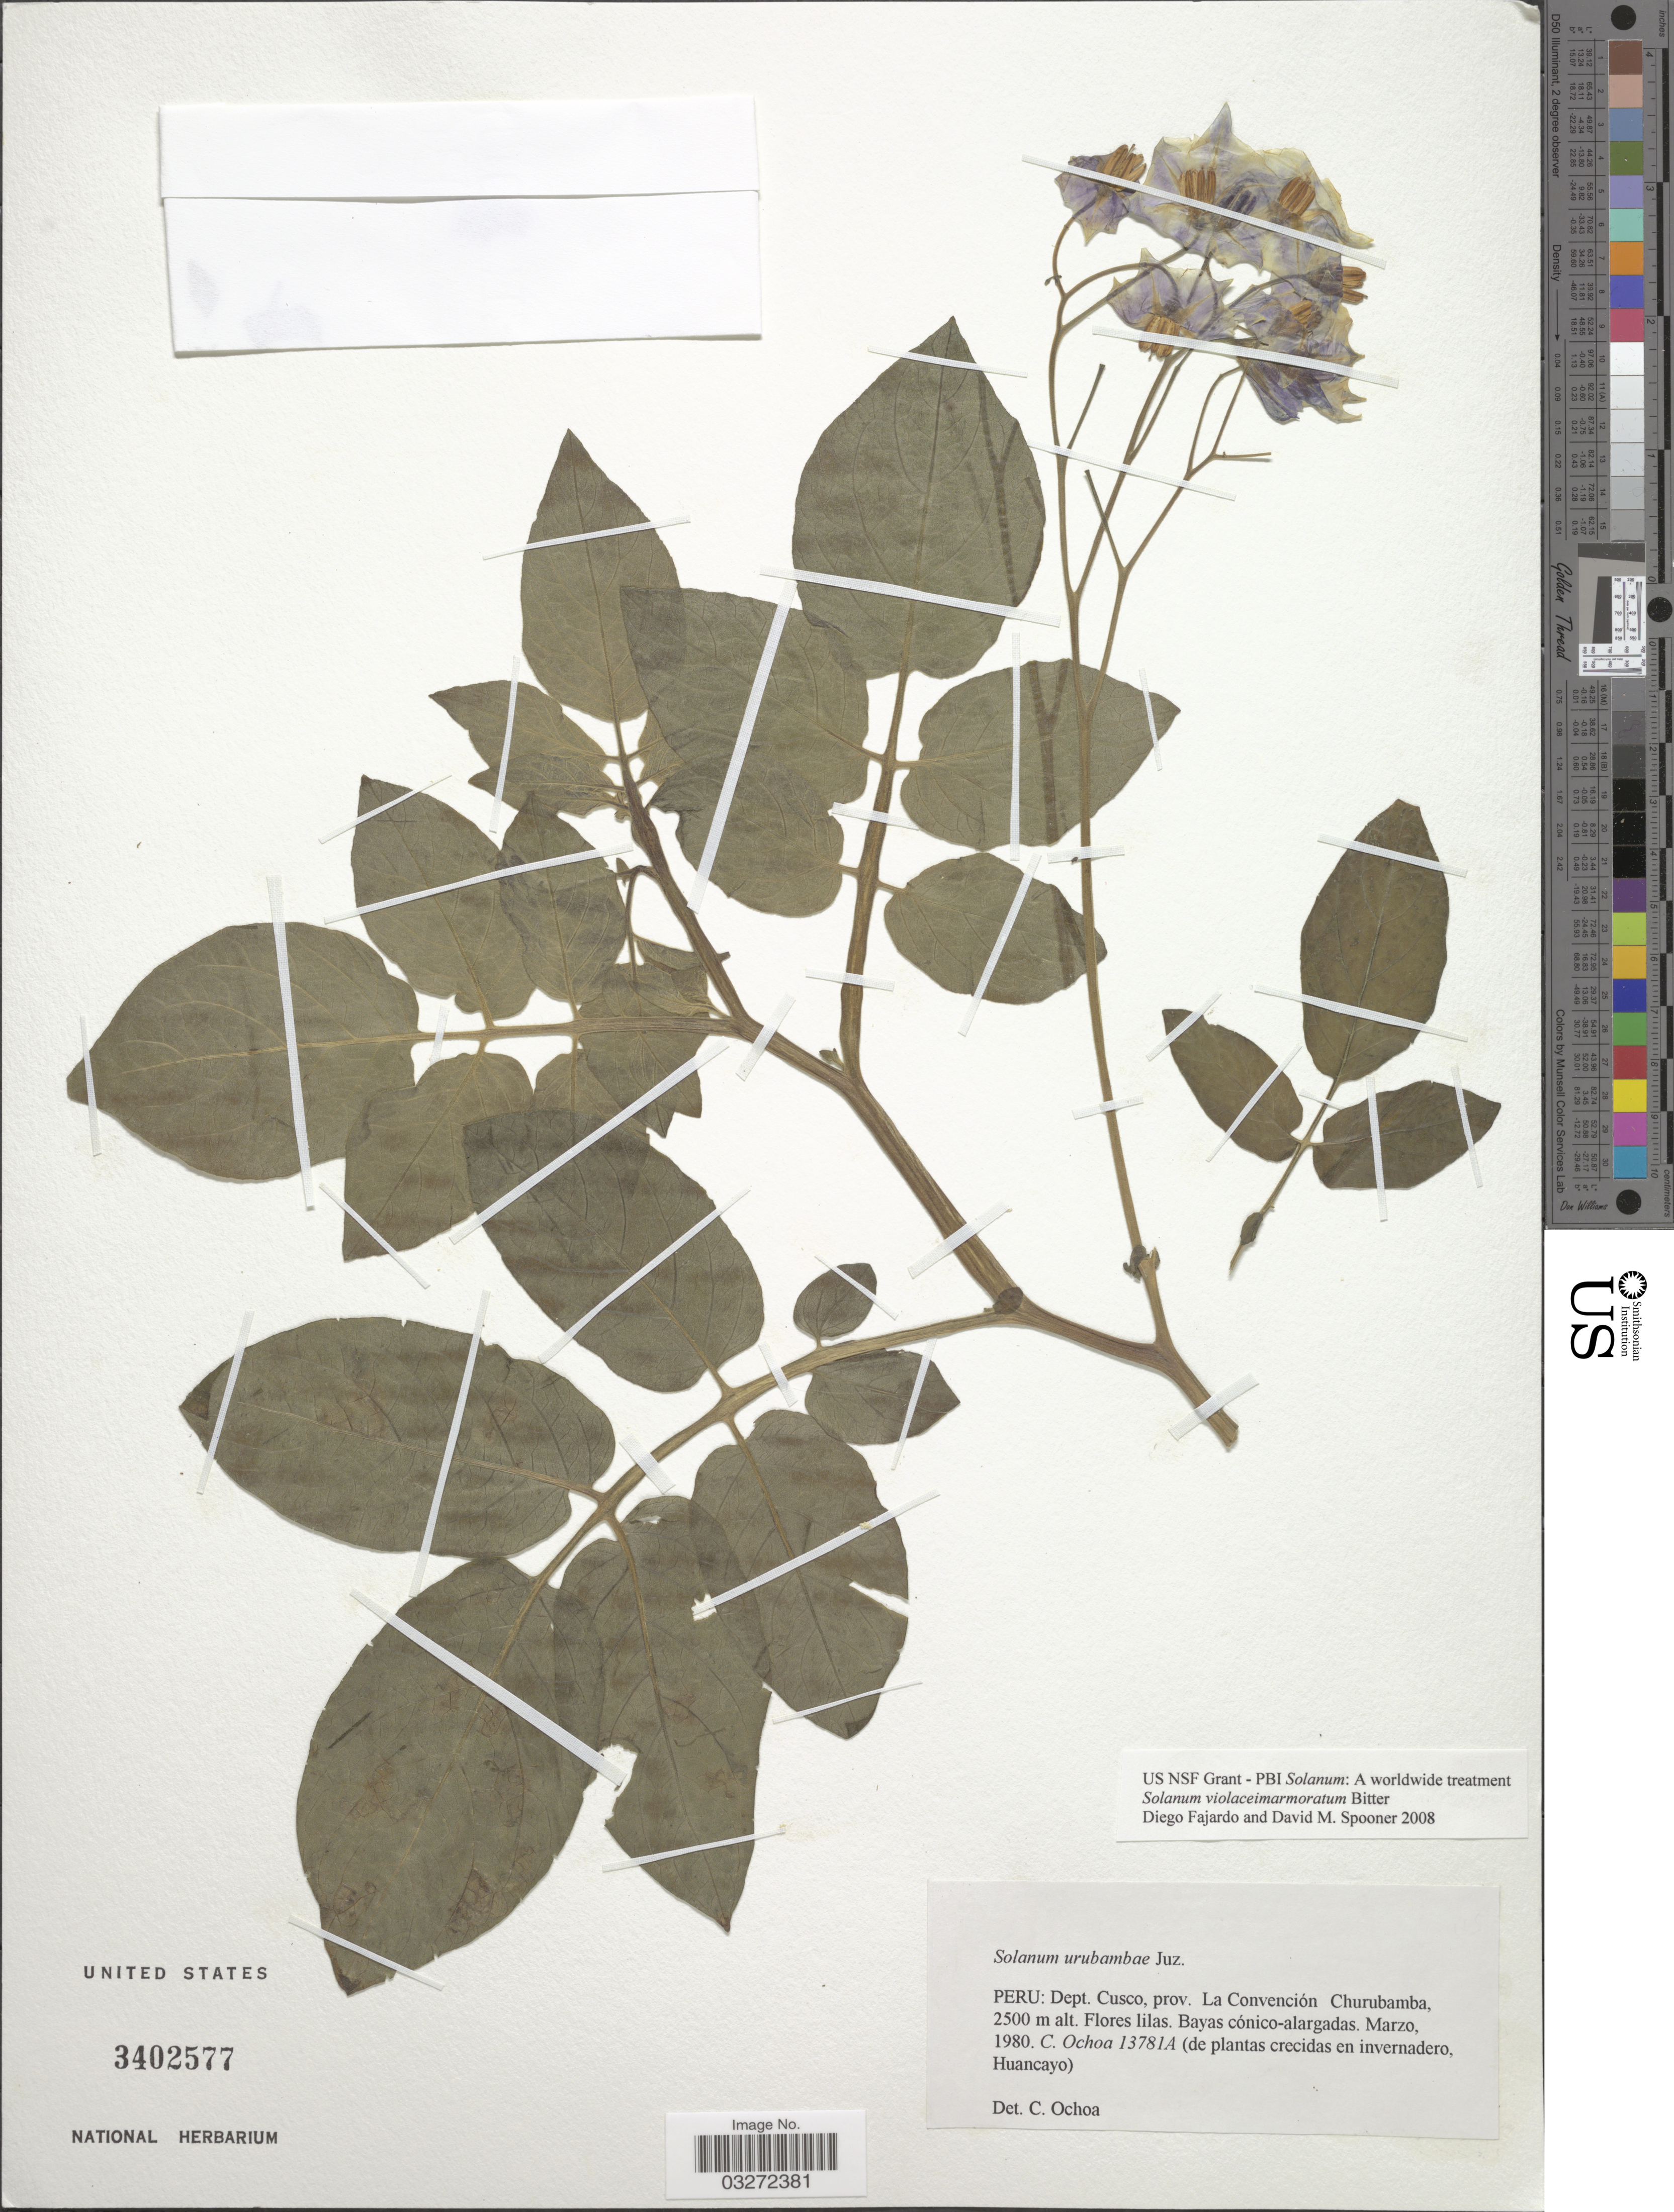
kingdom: Plantae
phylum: Tracheophyta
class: Magnoliopsida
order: Solanales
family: Solanaceae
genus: Solanum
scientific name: Solanum violaceimarmoratum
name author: Bitter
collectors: C. Ochoa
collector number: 13781A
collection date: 1980-03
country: Peru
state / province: Cusco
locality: Dept. Cusco, prov. La Convención, Churubamba, (de plantas crecidas en invernadero, Huancayo).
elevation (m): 2500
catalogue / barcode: US 3402577